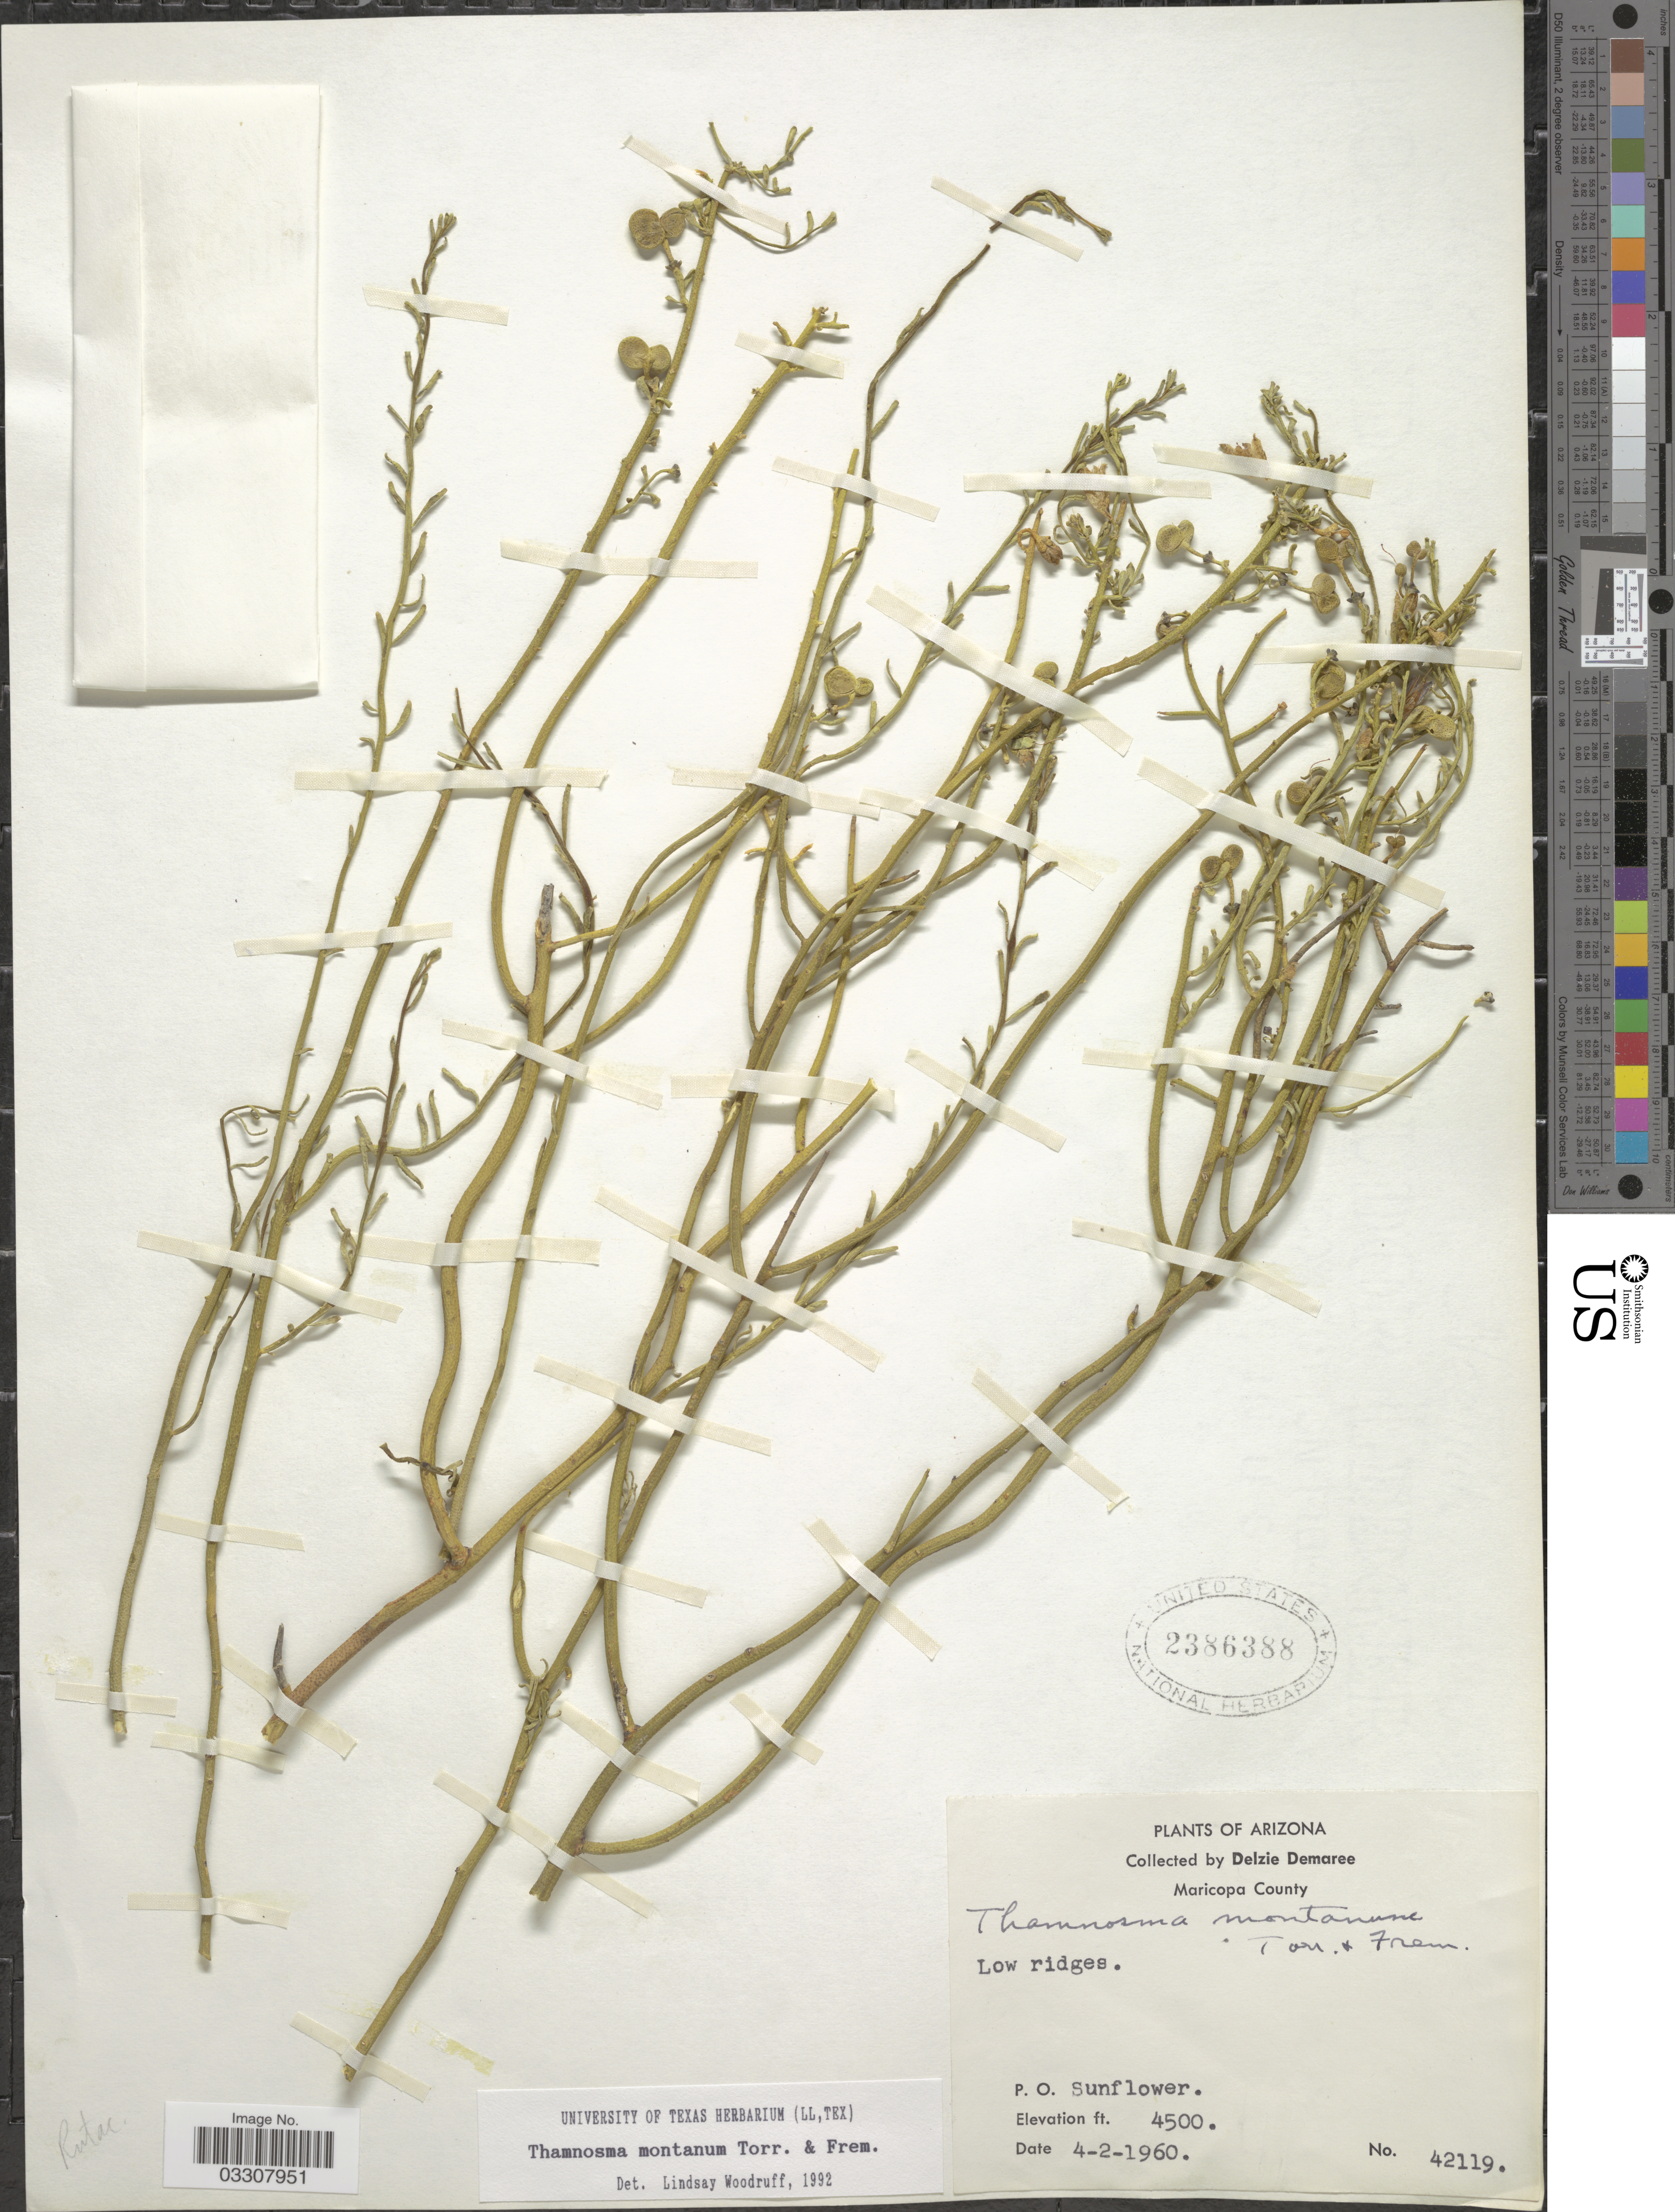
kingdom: Plantae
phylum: Tracheophyta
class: Magnoliopsida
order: Sapindales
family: Rutaceae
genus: Thamnosma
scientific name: Thamnosma montana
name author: Torr. & Frém.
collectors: D. Demaree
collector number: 42119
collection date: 1960-02-04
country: United States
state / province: Arizona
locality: Maricopa County. P.O. Sunflower.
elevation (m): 1372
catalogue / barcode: US 2386388